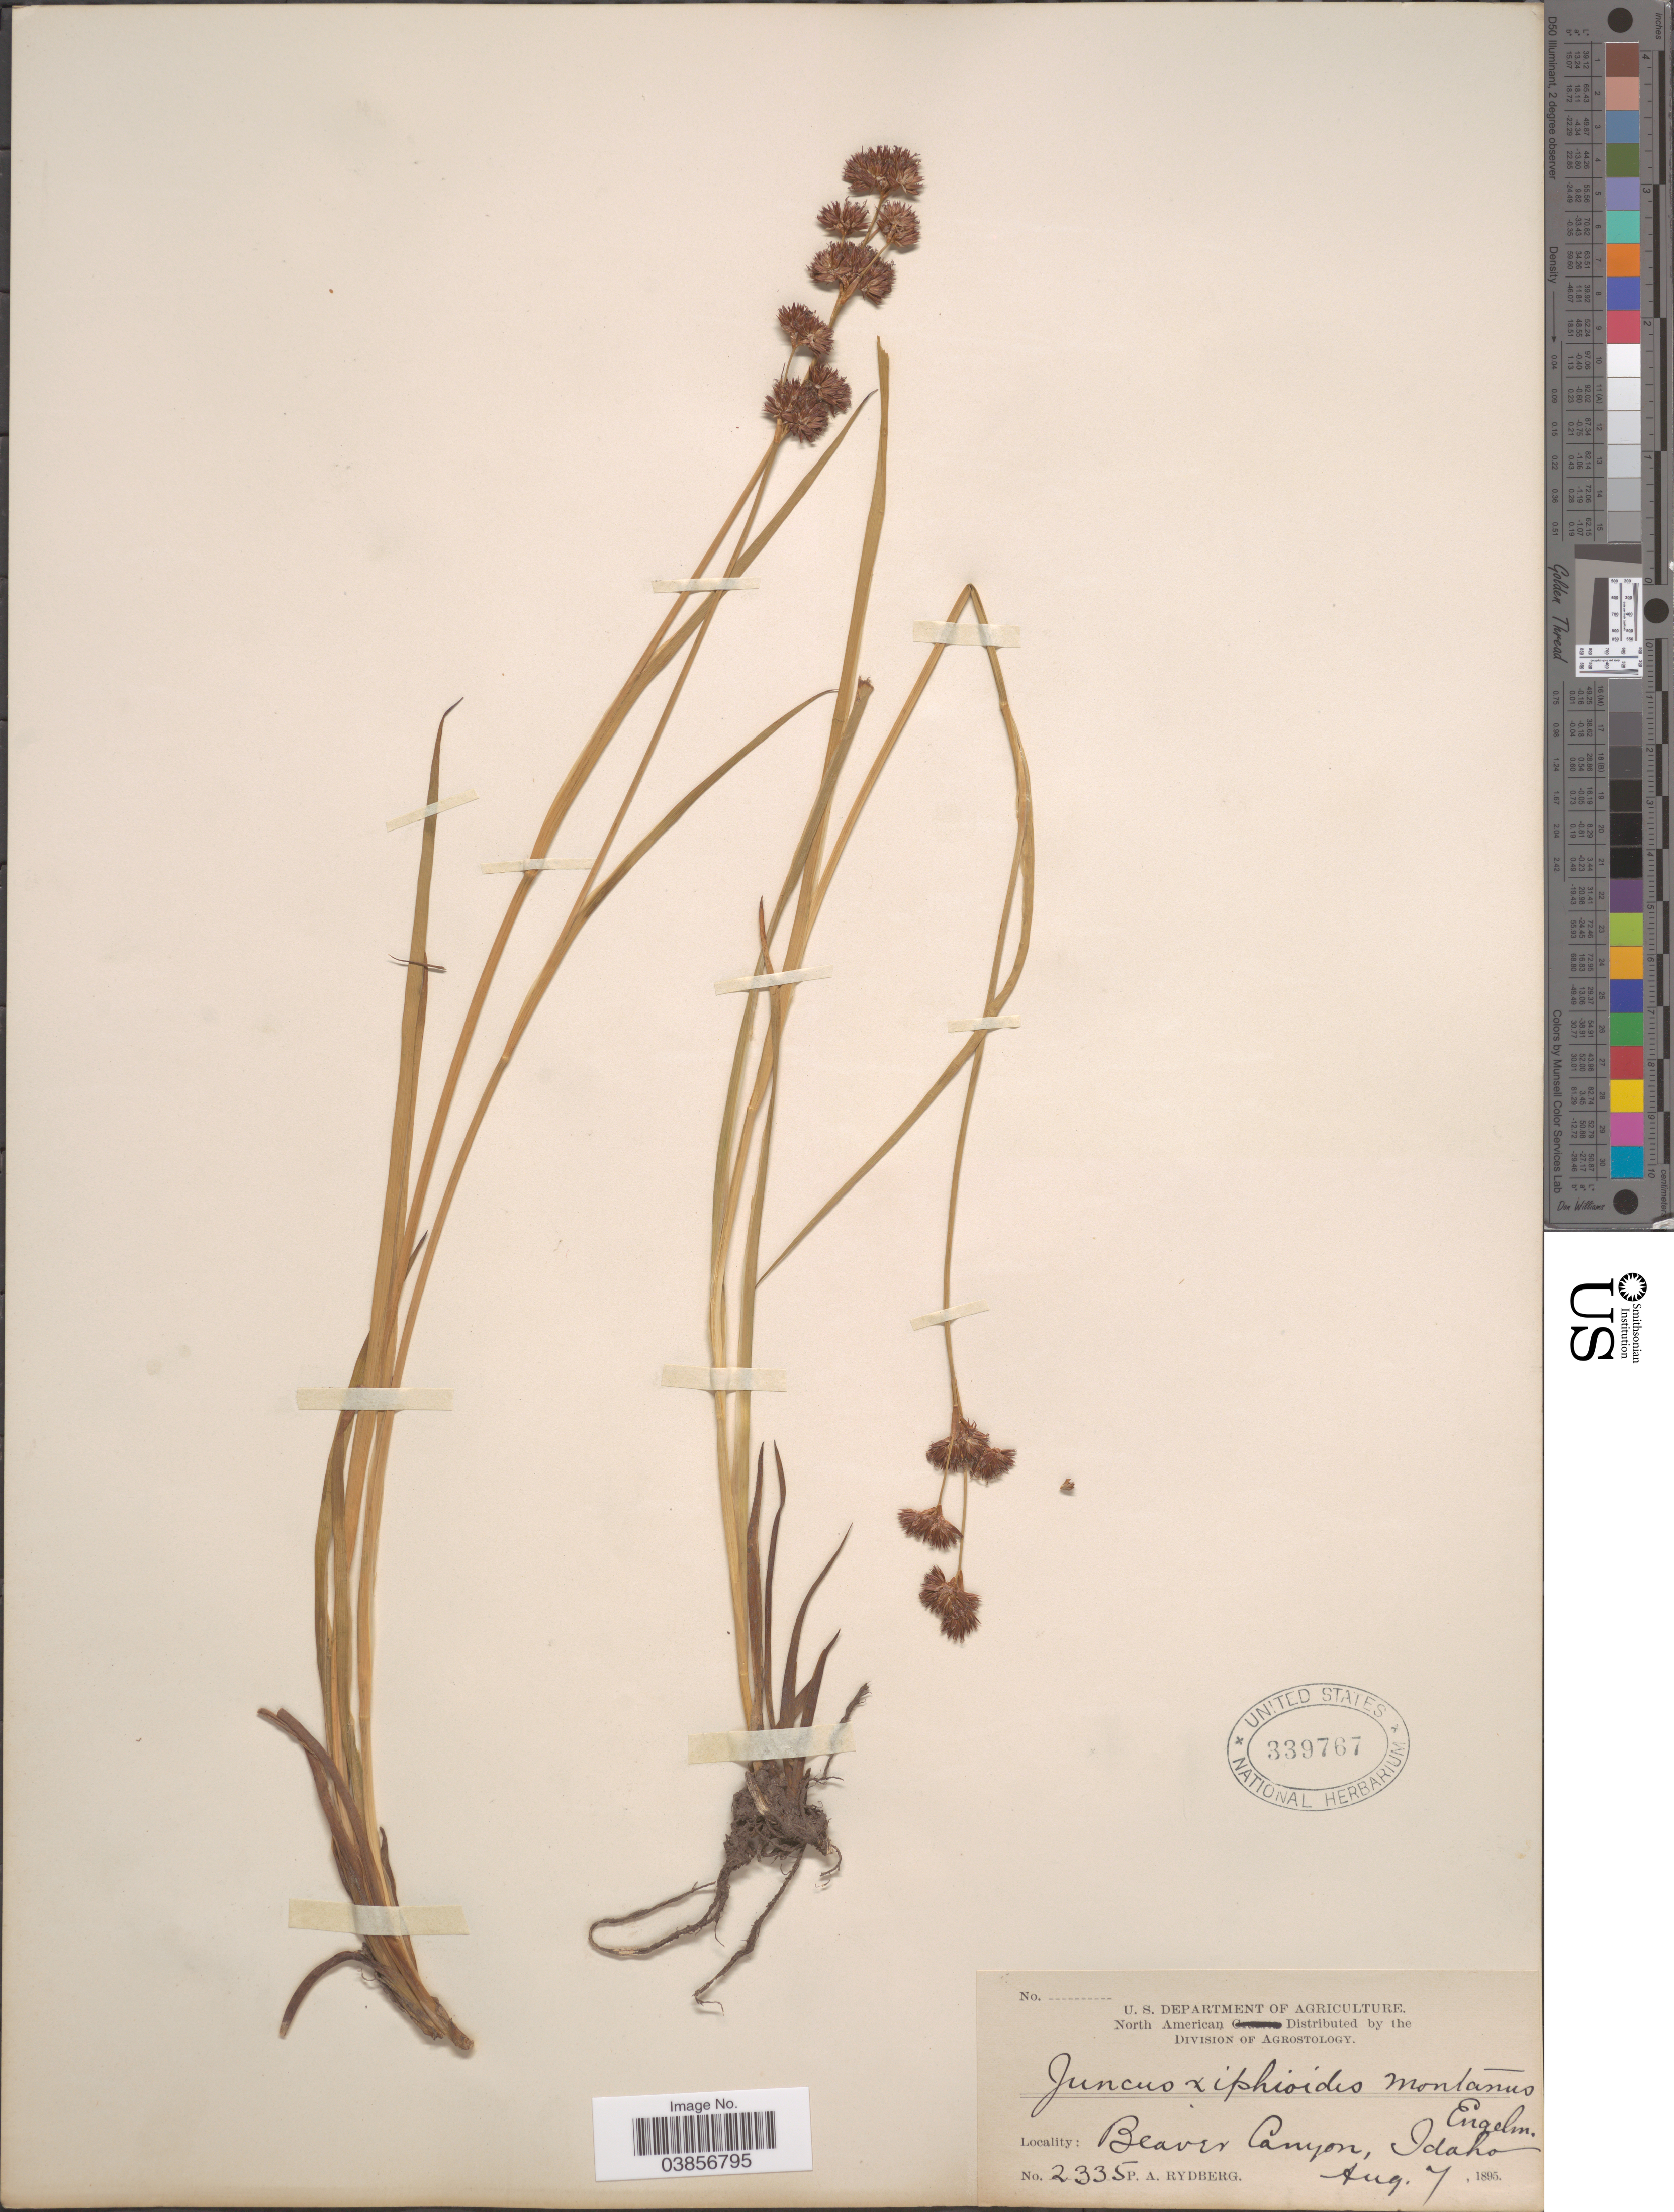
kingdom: Plantae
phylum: Tracheophyta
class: Liliopsida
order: Poales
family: Juncaceae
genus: Juncus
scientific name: Juncus saximontanus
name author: A. Nelson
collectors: P. A. Rydberg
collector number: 2335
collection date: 1895-08-07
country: United States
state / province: Idaho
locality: Beaver Canyon.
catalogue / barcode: US 339767